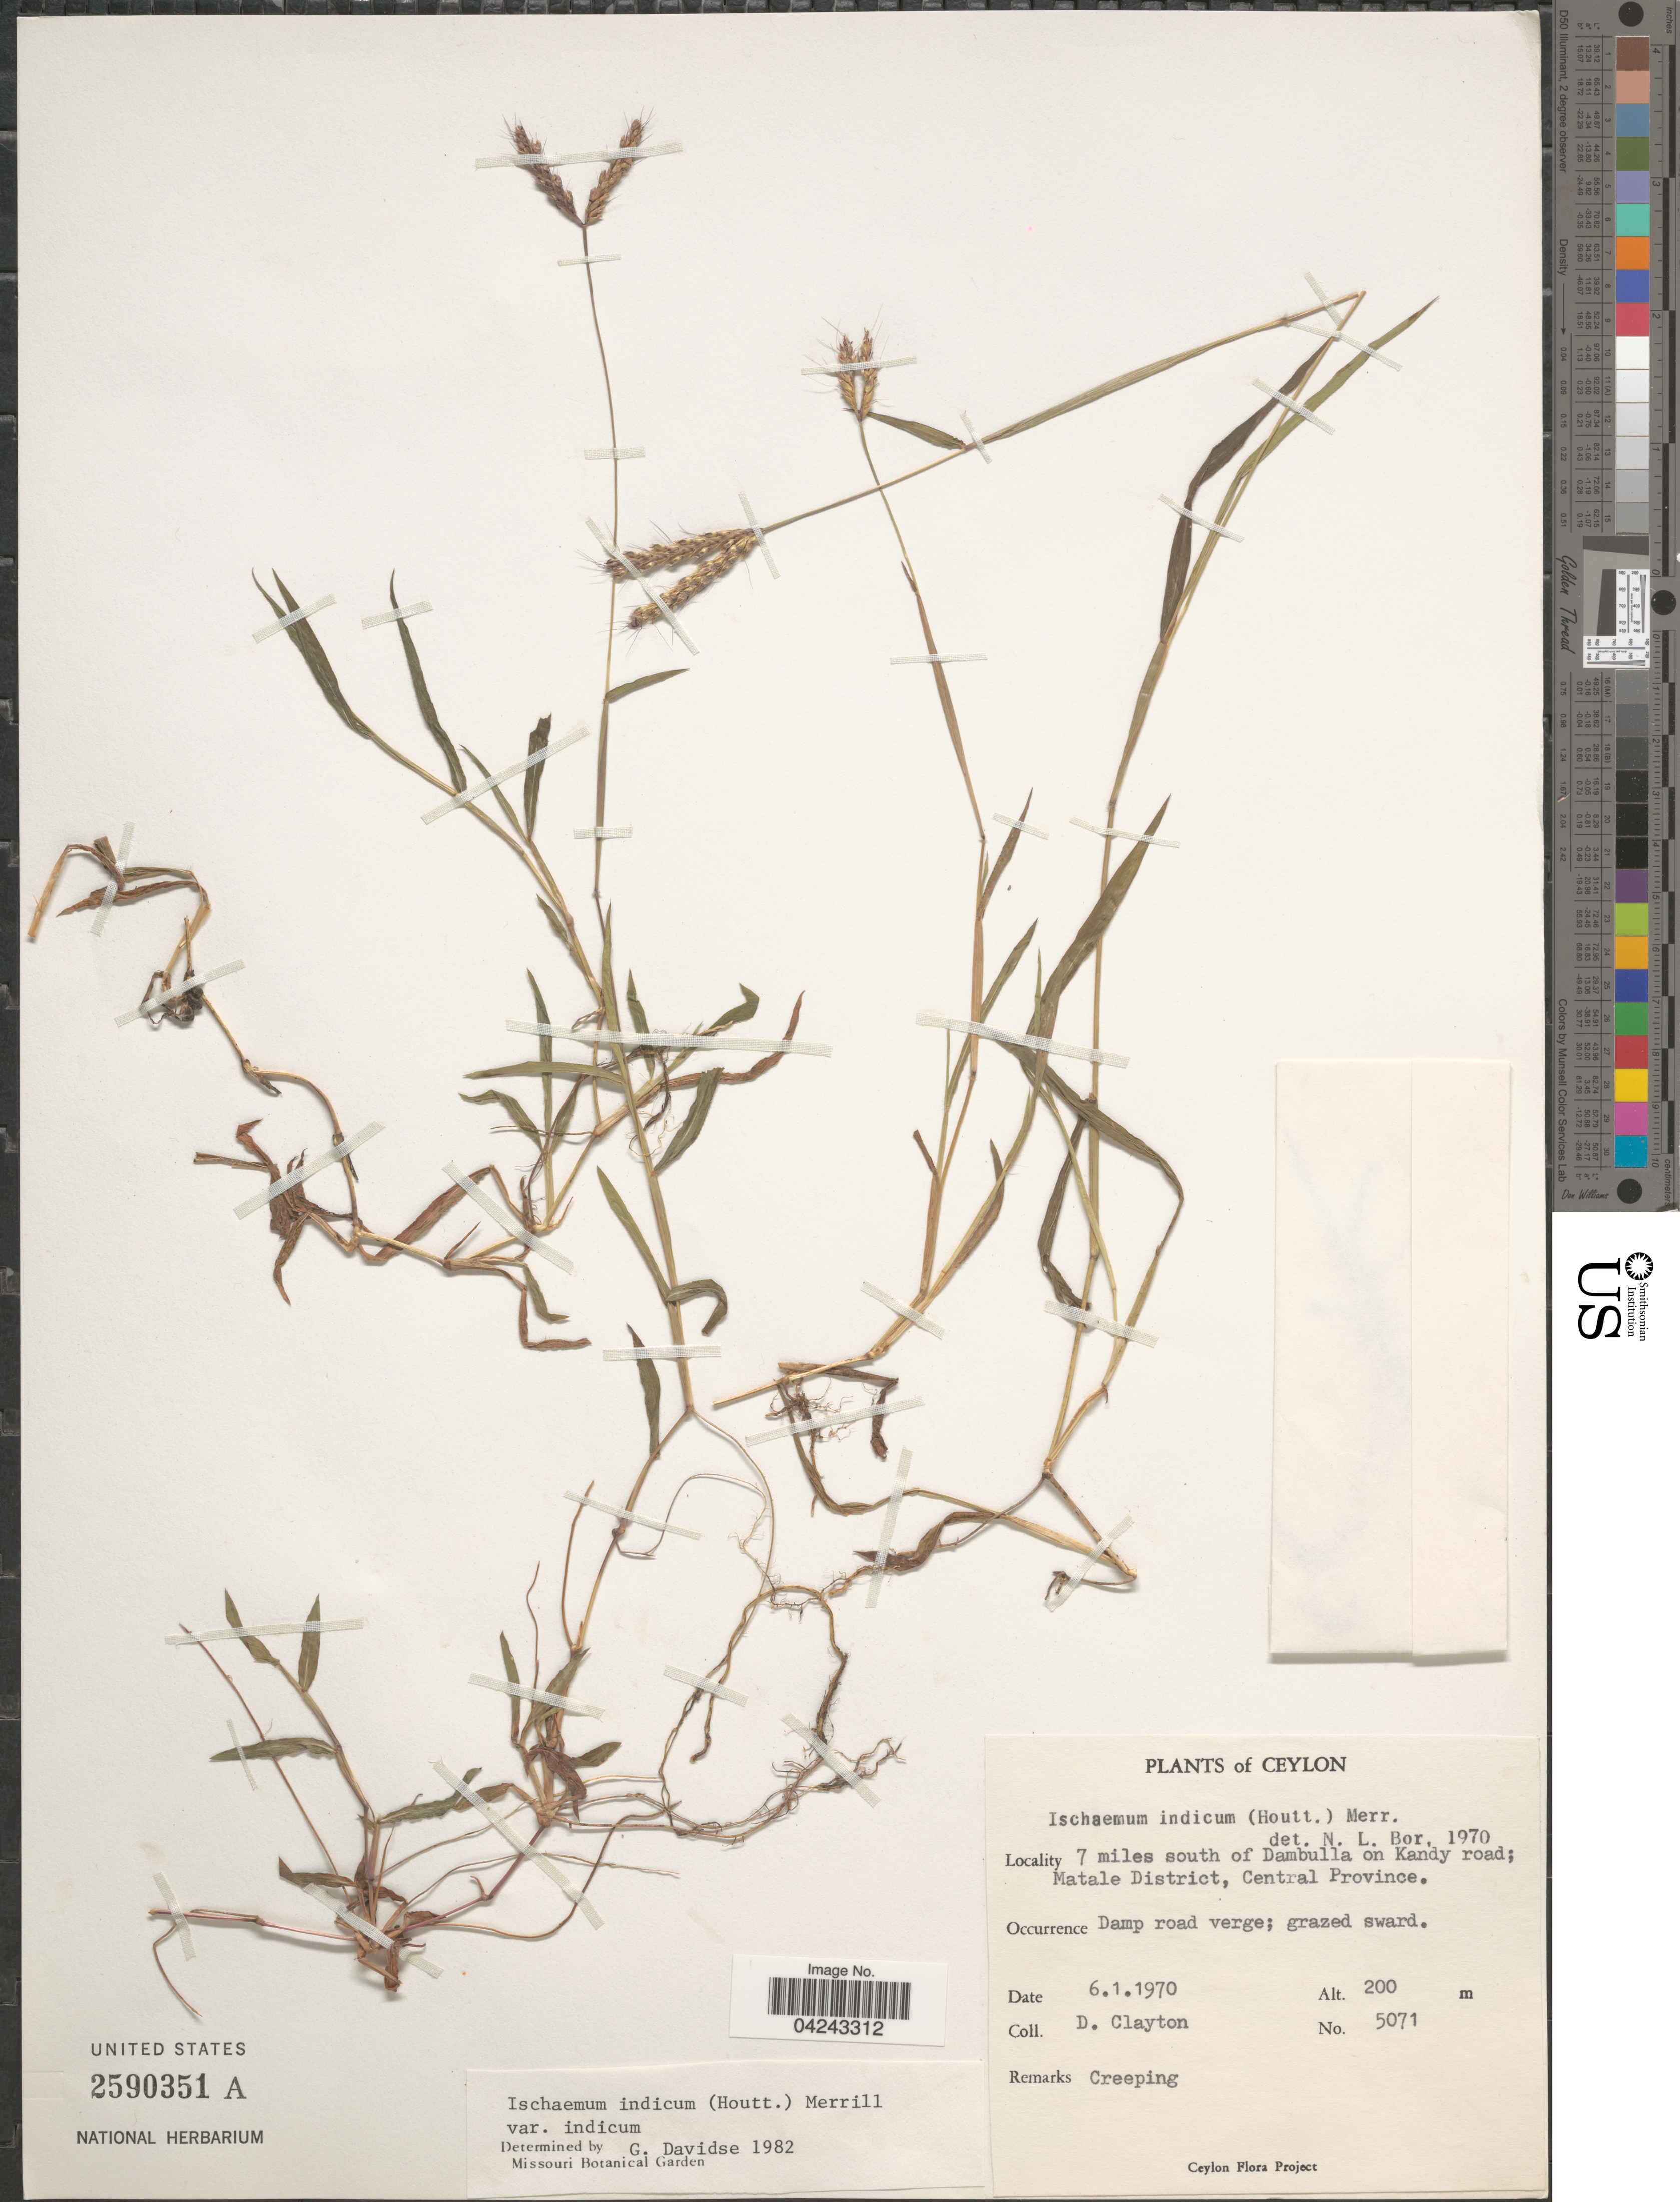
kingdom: Plantae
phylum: Tracheophyta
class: Liliopsida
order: Poales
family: Poaceae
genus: Ischaemum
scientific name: Ischaemum ciliare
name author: Retz.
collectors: D. Clayton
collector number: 5071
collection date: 1970-01-06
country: Sri Lanka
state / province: Central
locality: Ceylon. 7 miles south of Dambulla on Kandy road; Matale District.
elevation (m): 200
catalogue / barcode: US 2590351A